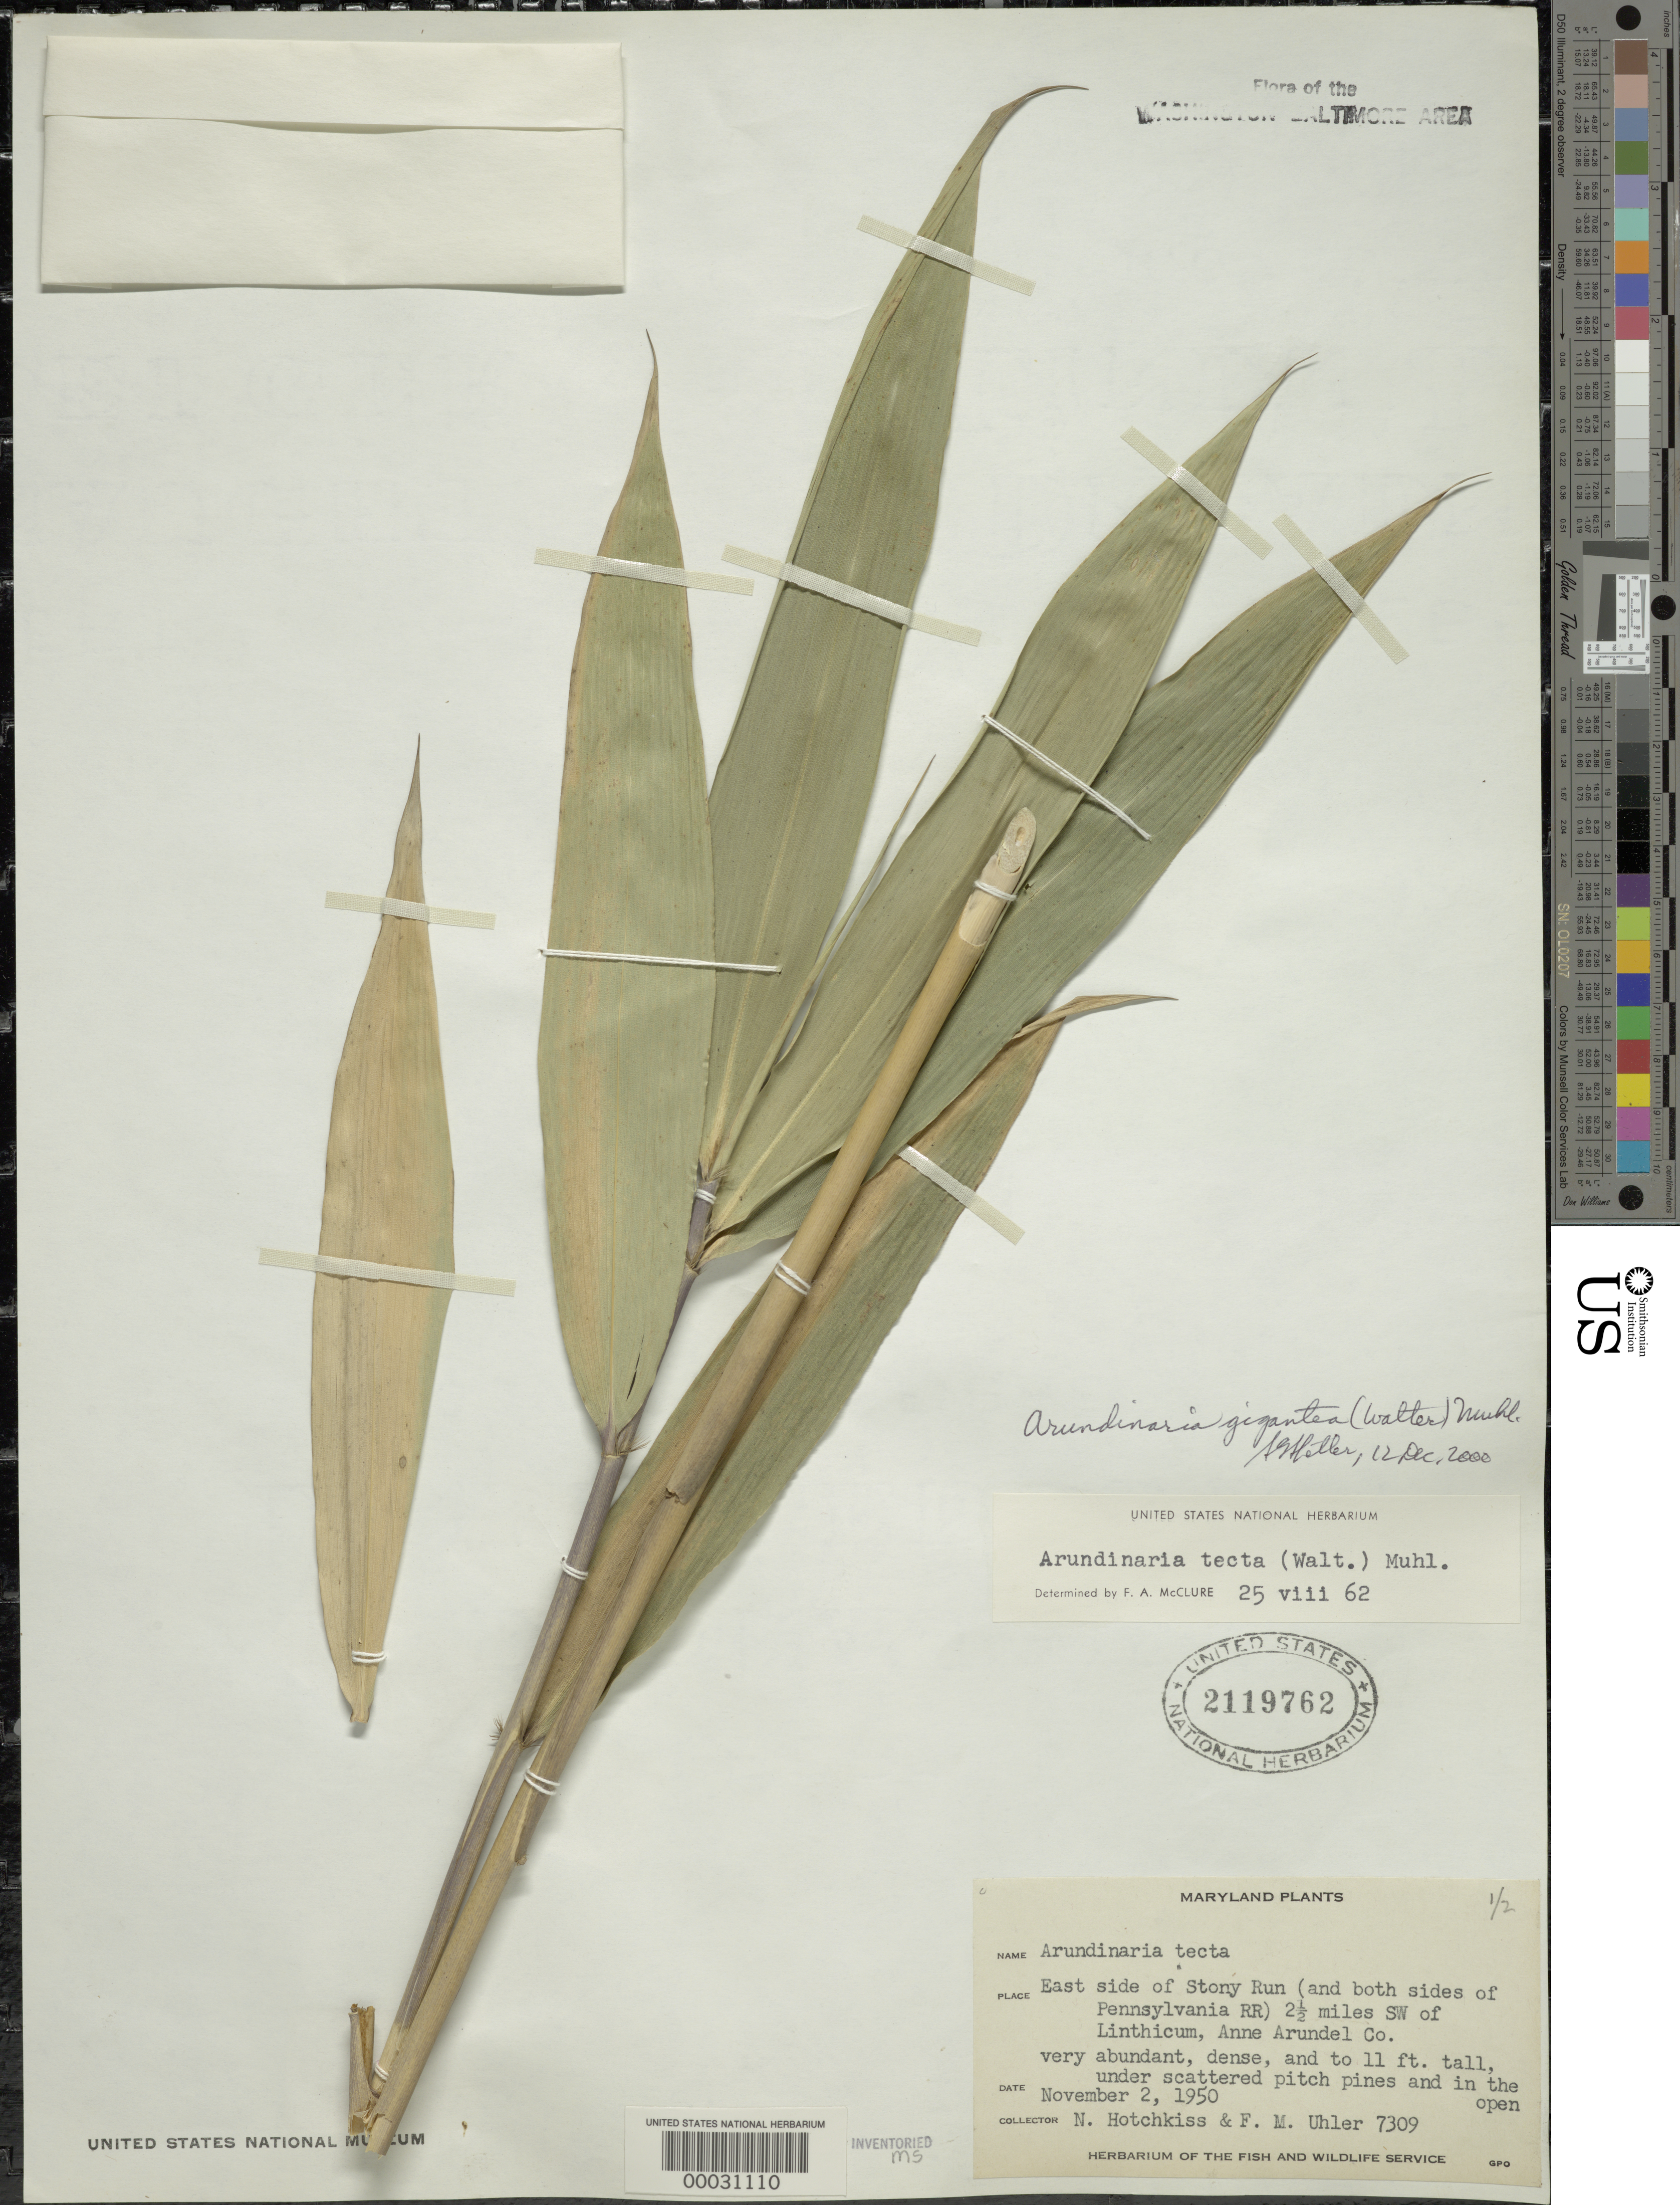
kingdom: Plantae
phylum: Tracheophyta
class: Liliopsida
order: Poales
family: Poaceae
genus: Arundinaria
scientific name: Arundinaria tecta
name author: (Walter) Muhl.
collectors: N. Hotchkiss & F. M. Uhler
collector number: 7309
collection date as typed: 02 Nov 1950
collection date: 1950-11-02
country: United States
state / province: Maryland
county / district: Anne Arundel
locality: Linthicum, Stony Run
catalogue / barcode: US 2119762